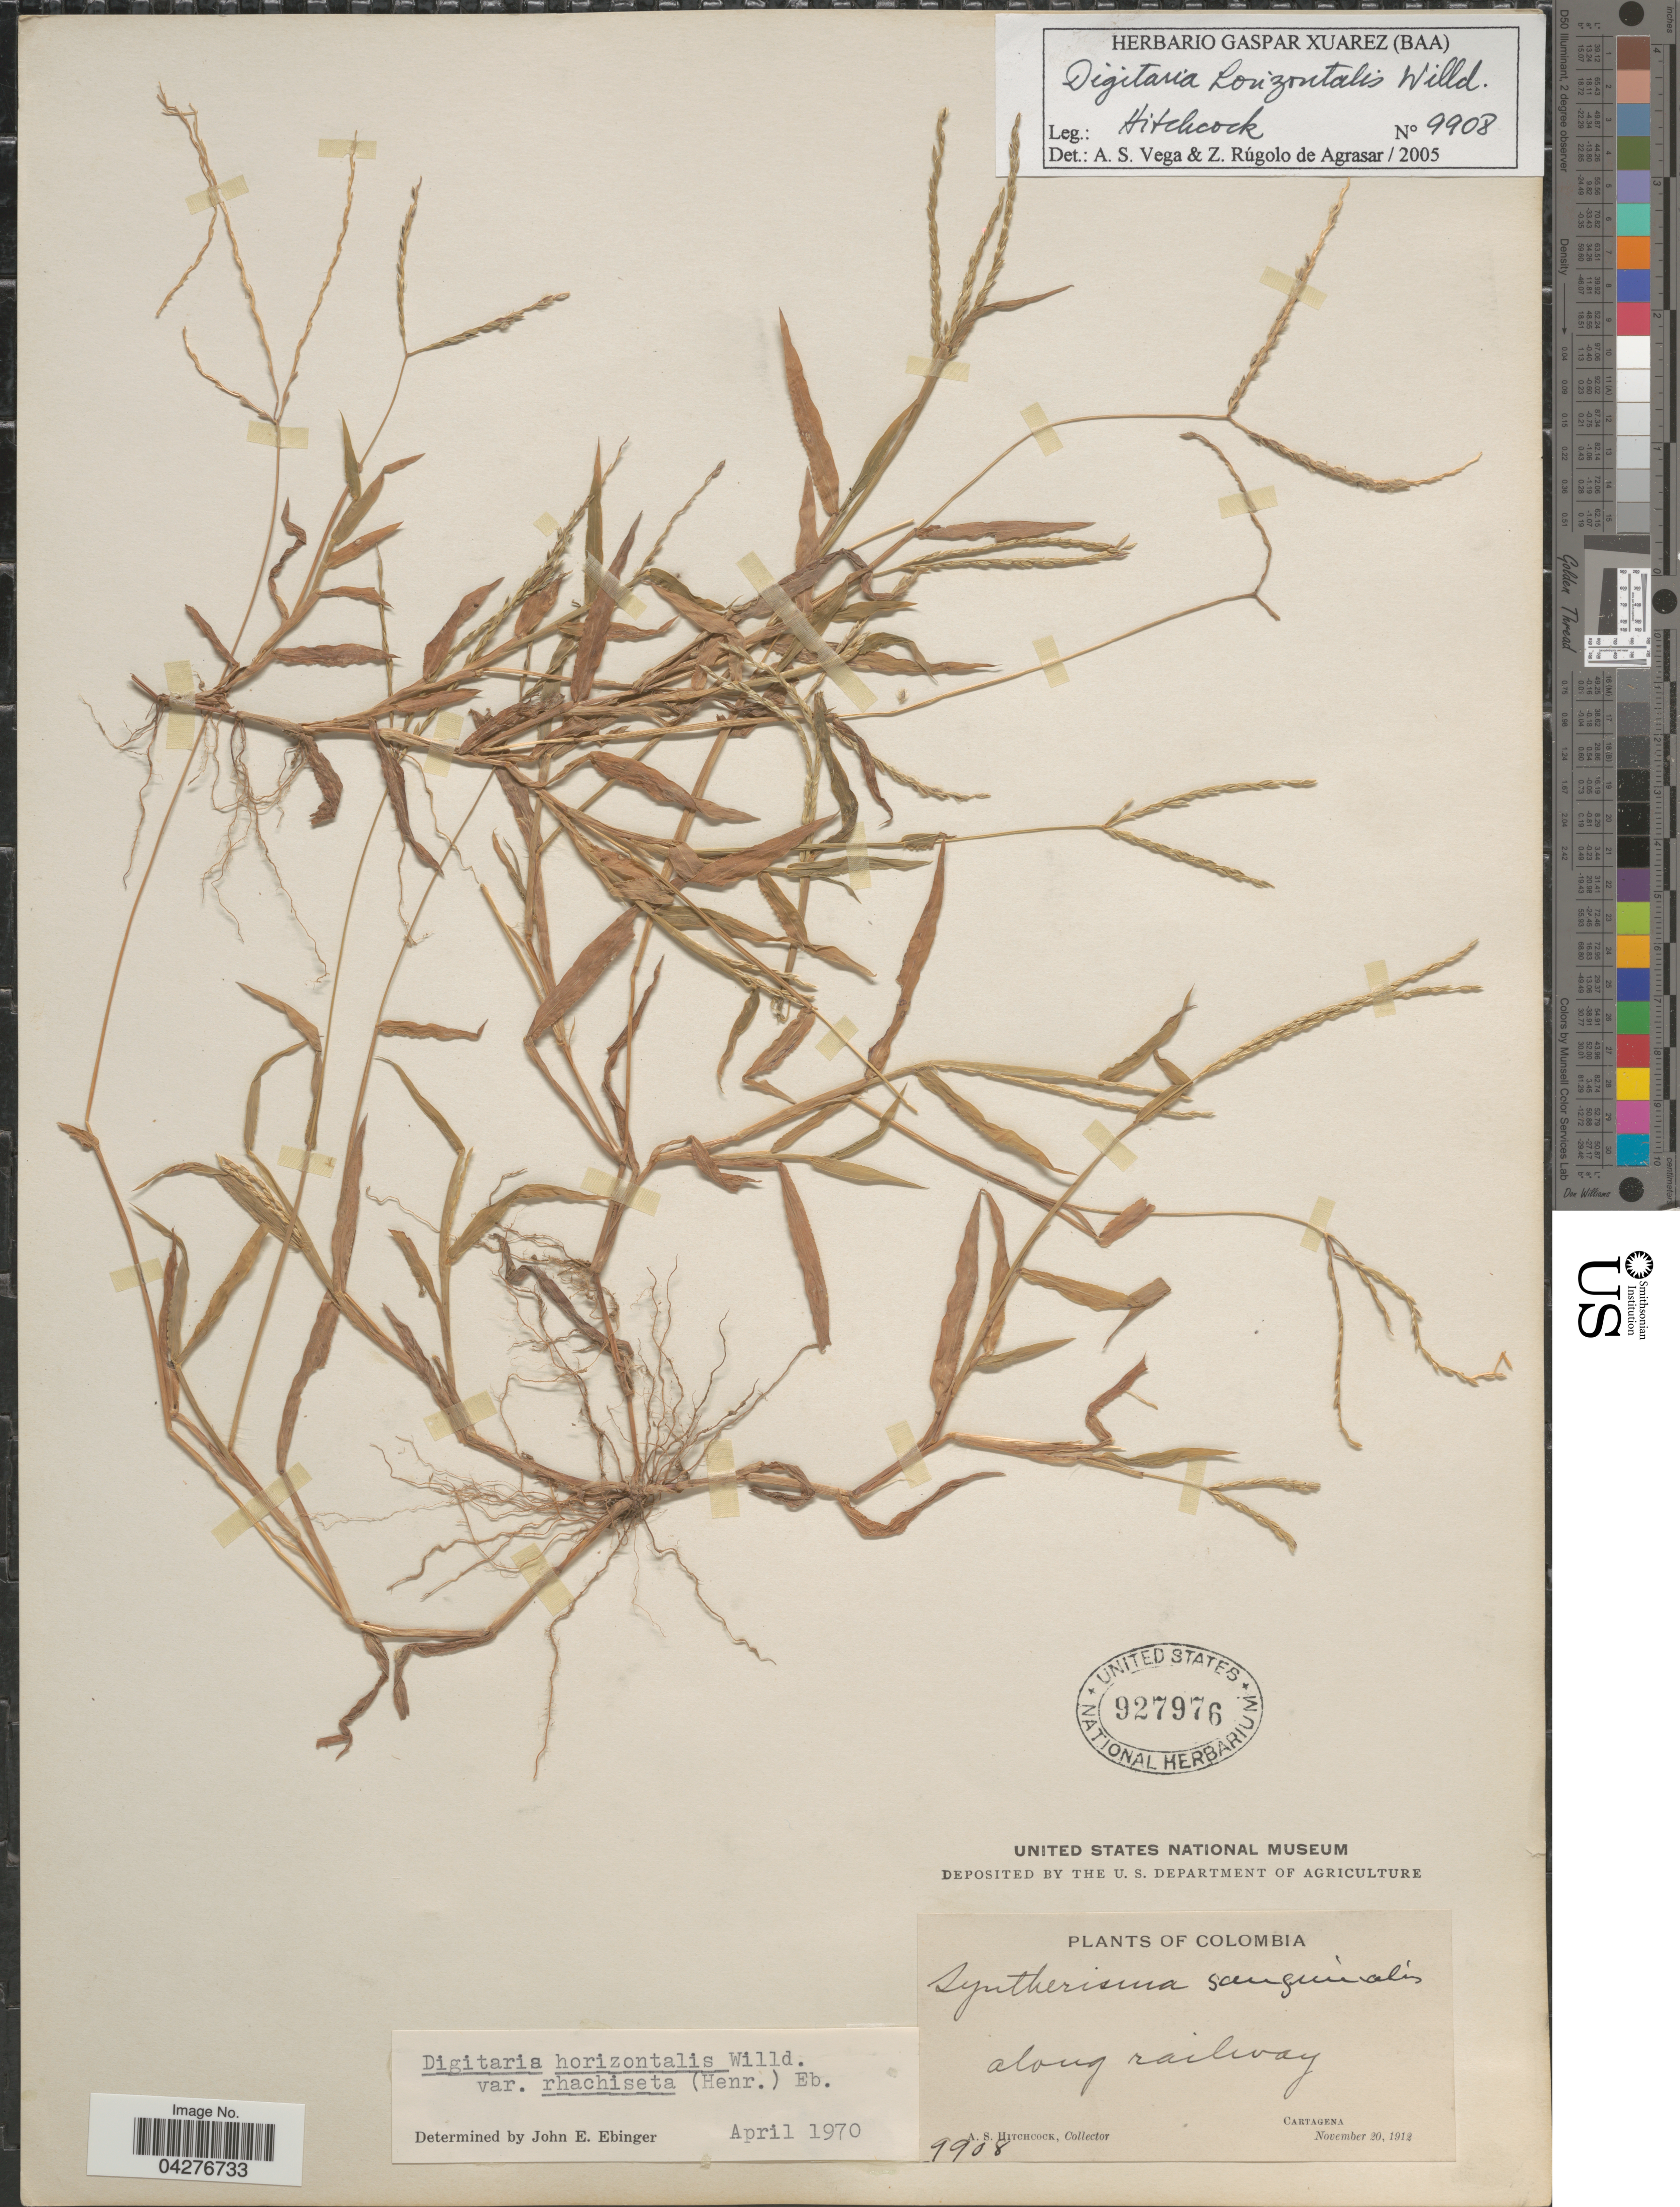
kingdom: Plantae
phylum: Tracheophyta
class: Liliopsida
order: Poales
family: Poaceae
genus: Digitaria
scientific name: Digitaria horizontalis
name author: Willd.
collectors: A. S. Hitchcock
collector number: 9908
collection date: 1912-11-20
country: Colombia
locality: Along railway Cartagena.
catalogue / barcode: US 927976